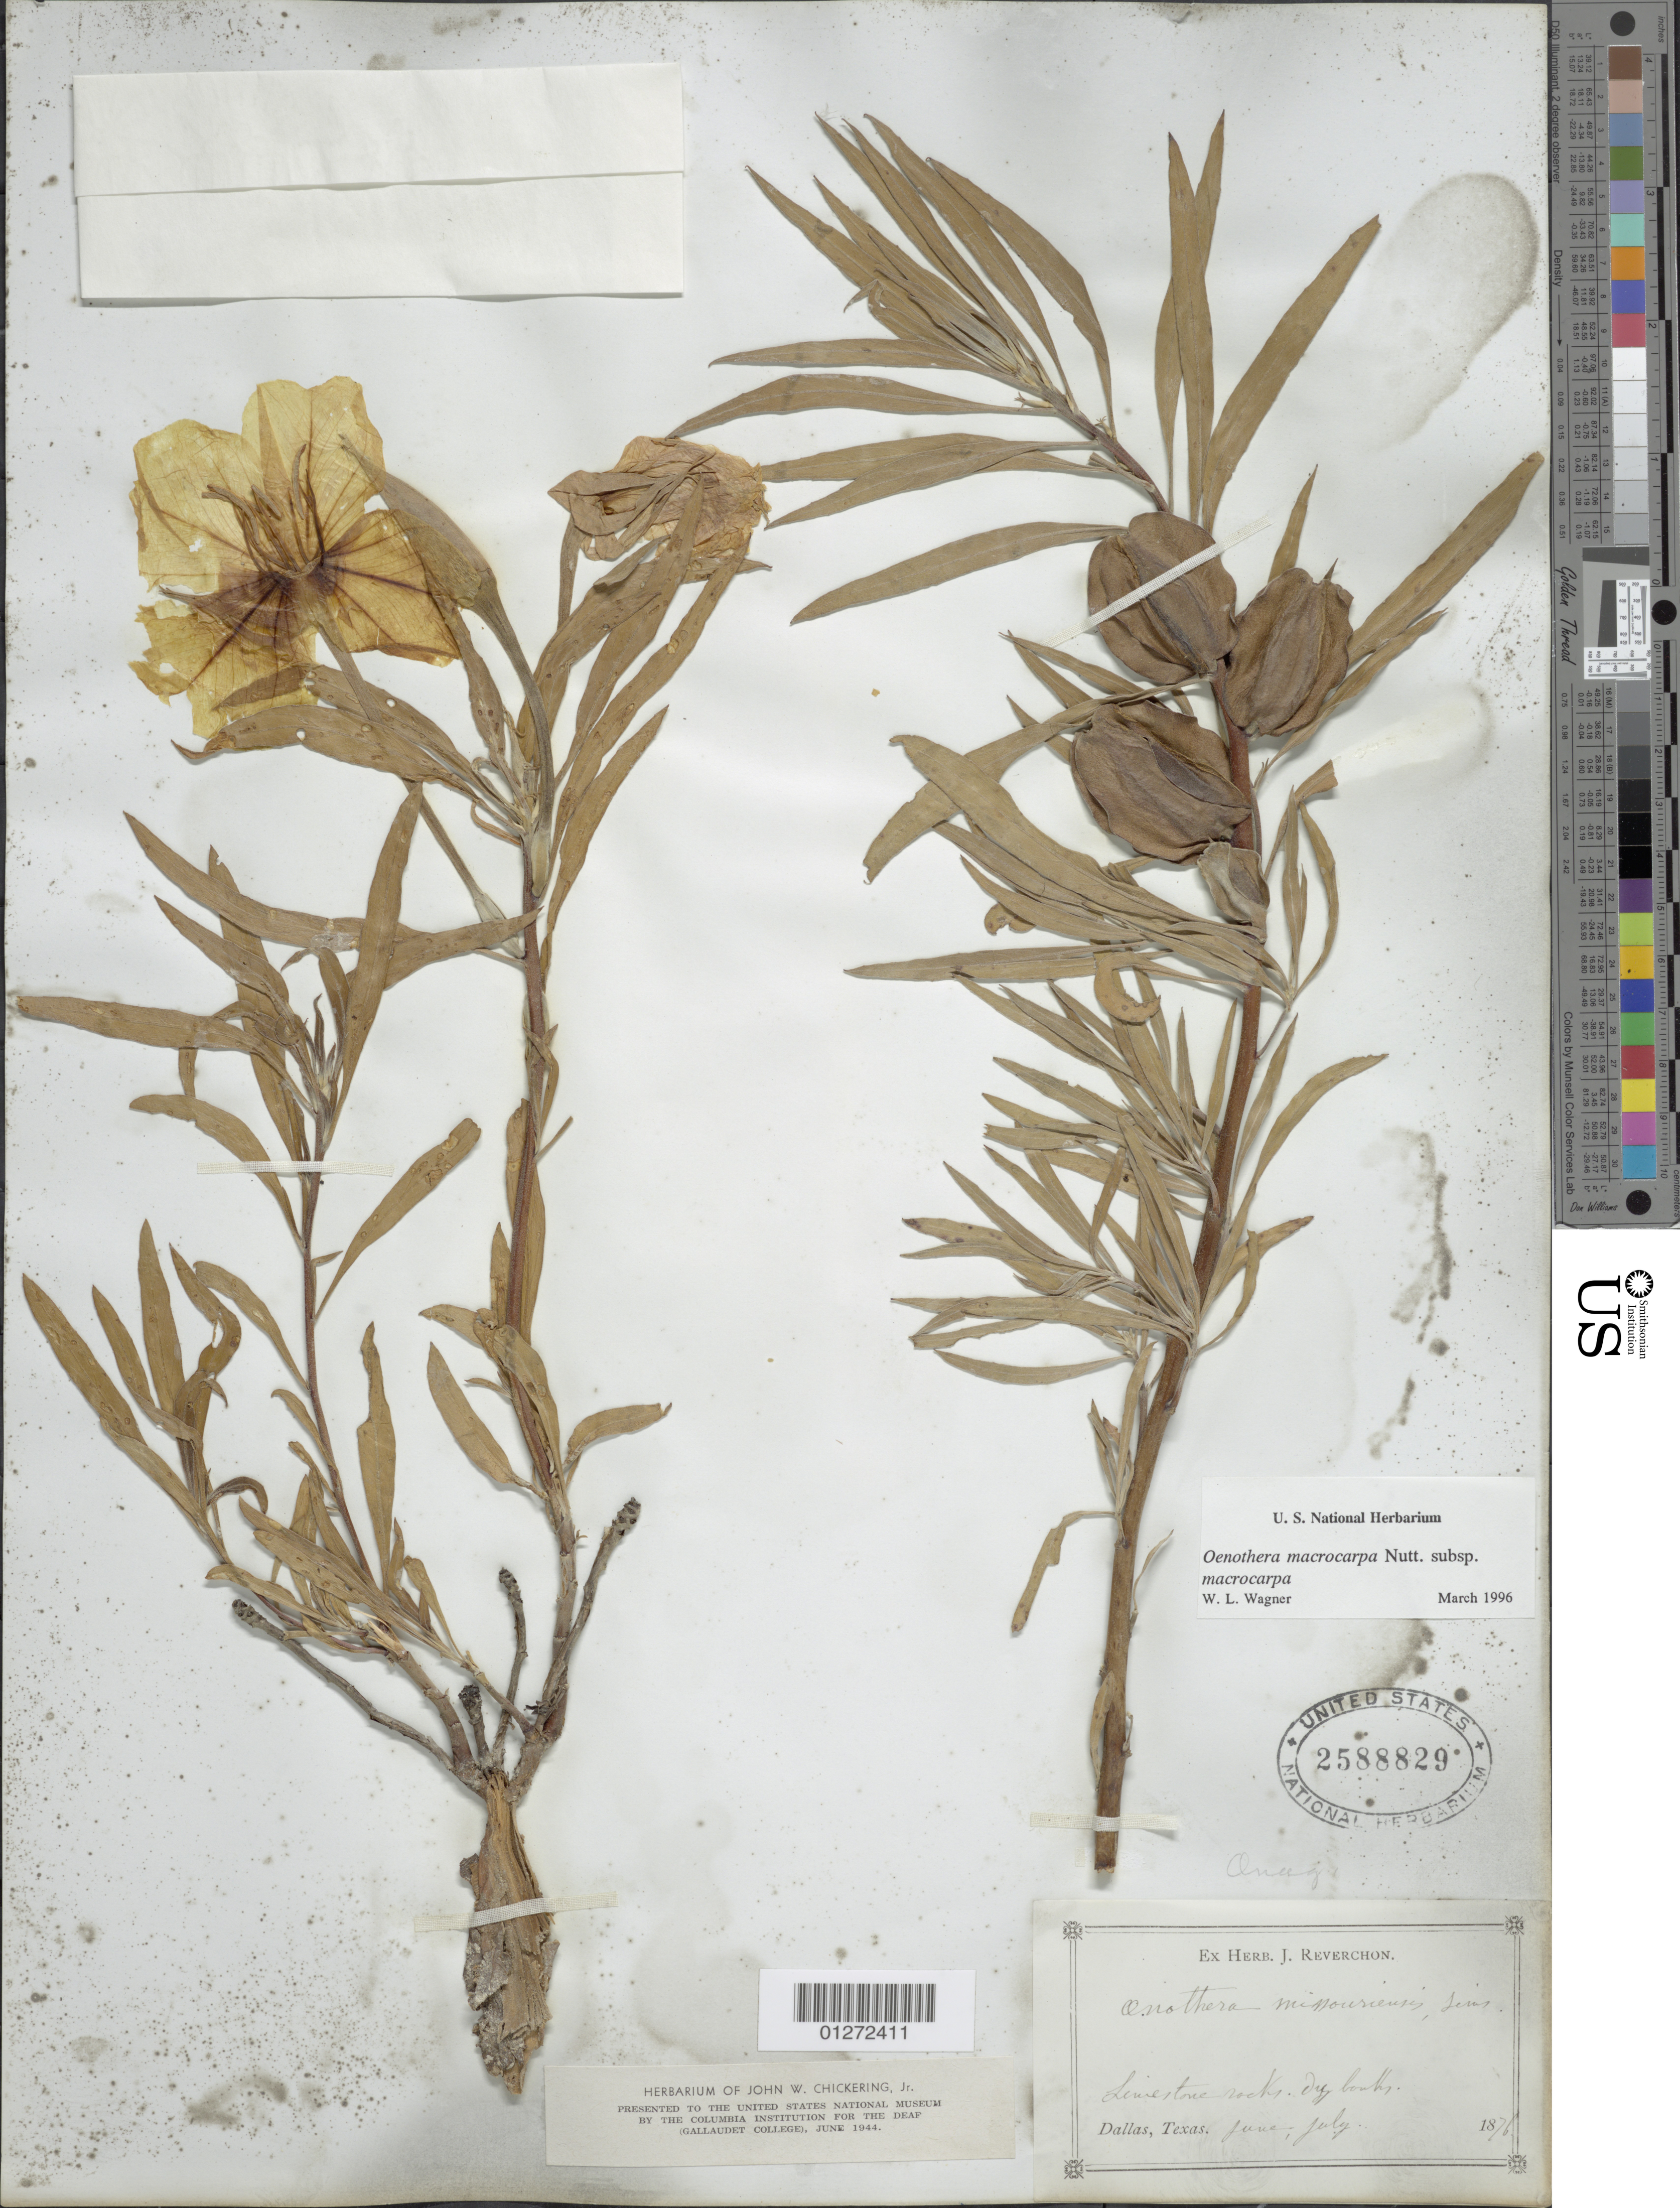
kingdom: Plantae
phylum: Tracheophyta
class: Magnoliopsida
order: Myrtales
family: Onagraceae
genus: Oenothera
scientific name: Oenothera macrocarpa subsp. macrocarpa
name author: Nutt.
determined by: Wagner, W. L., (BOT), Smithsonian Institution - National Museum of Natural History (UNITED STATES)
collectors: J. Reverchon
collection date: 1876-06/1876-07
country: United States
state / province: Texas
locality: Dallas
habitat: Limestone rocks.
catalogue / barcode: US 2588829